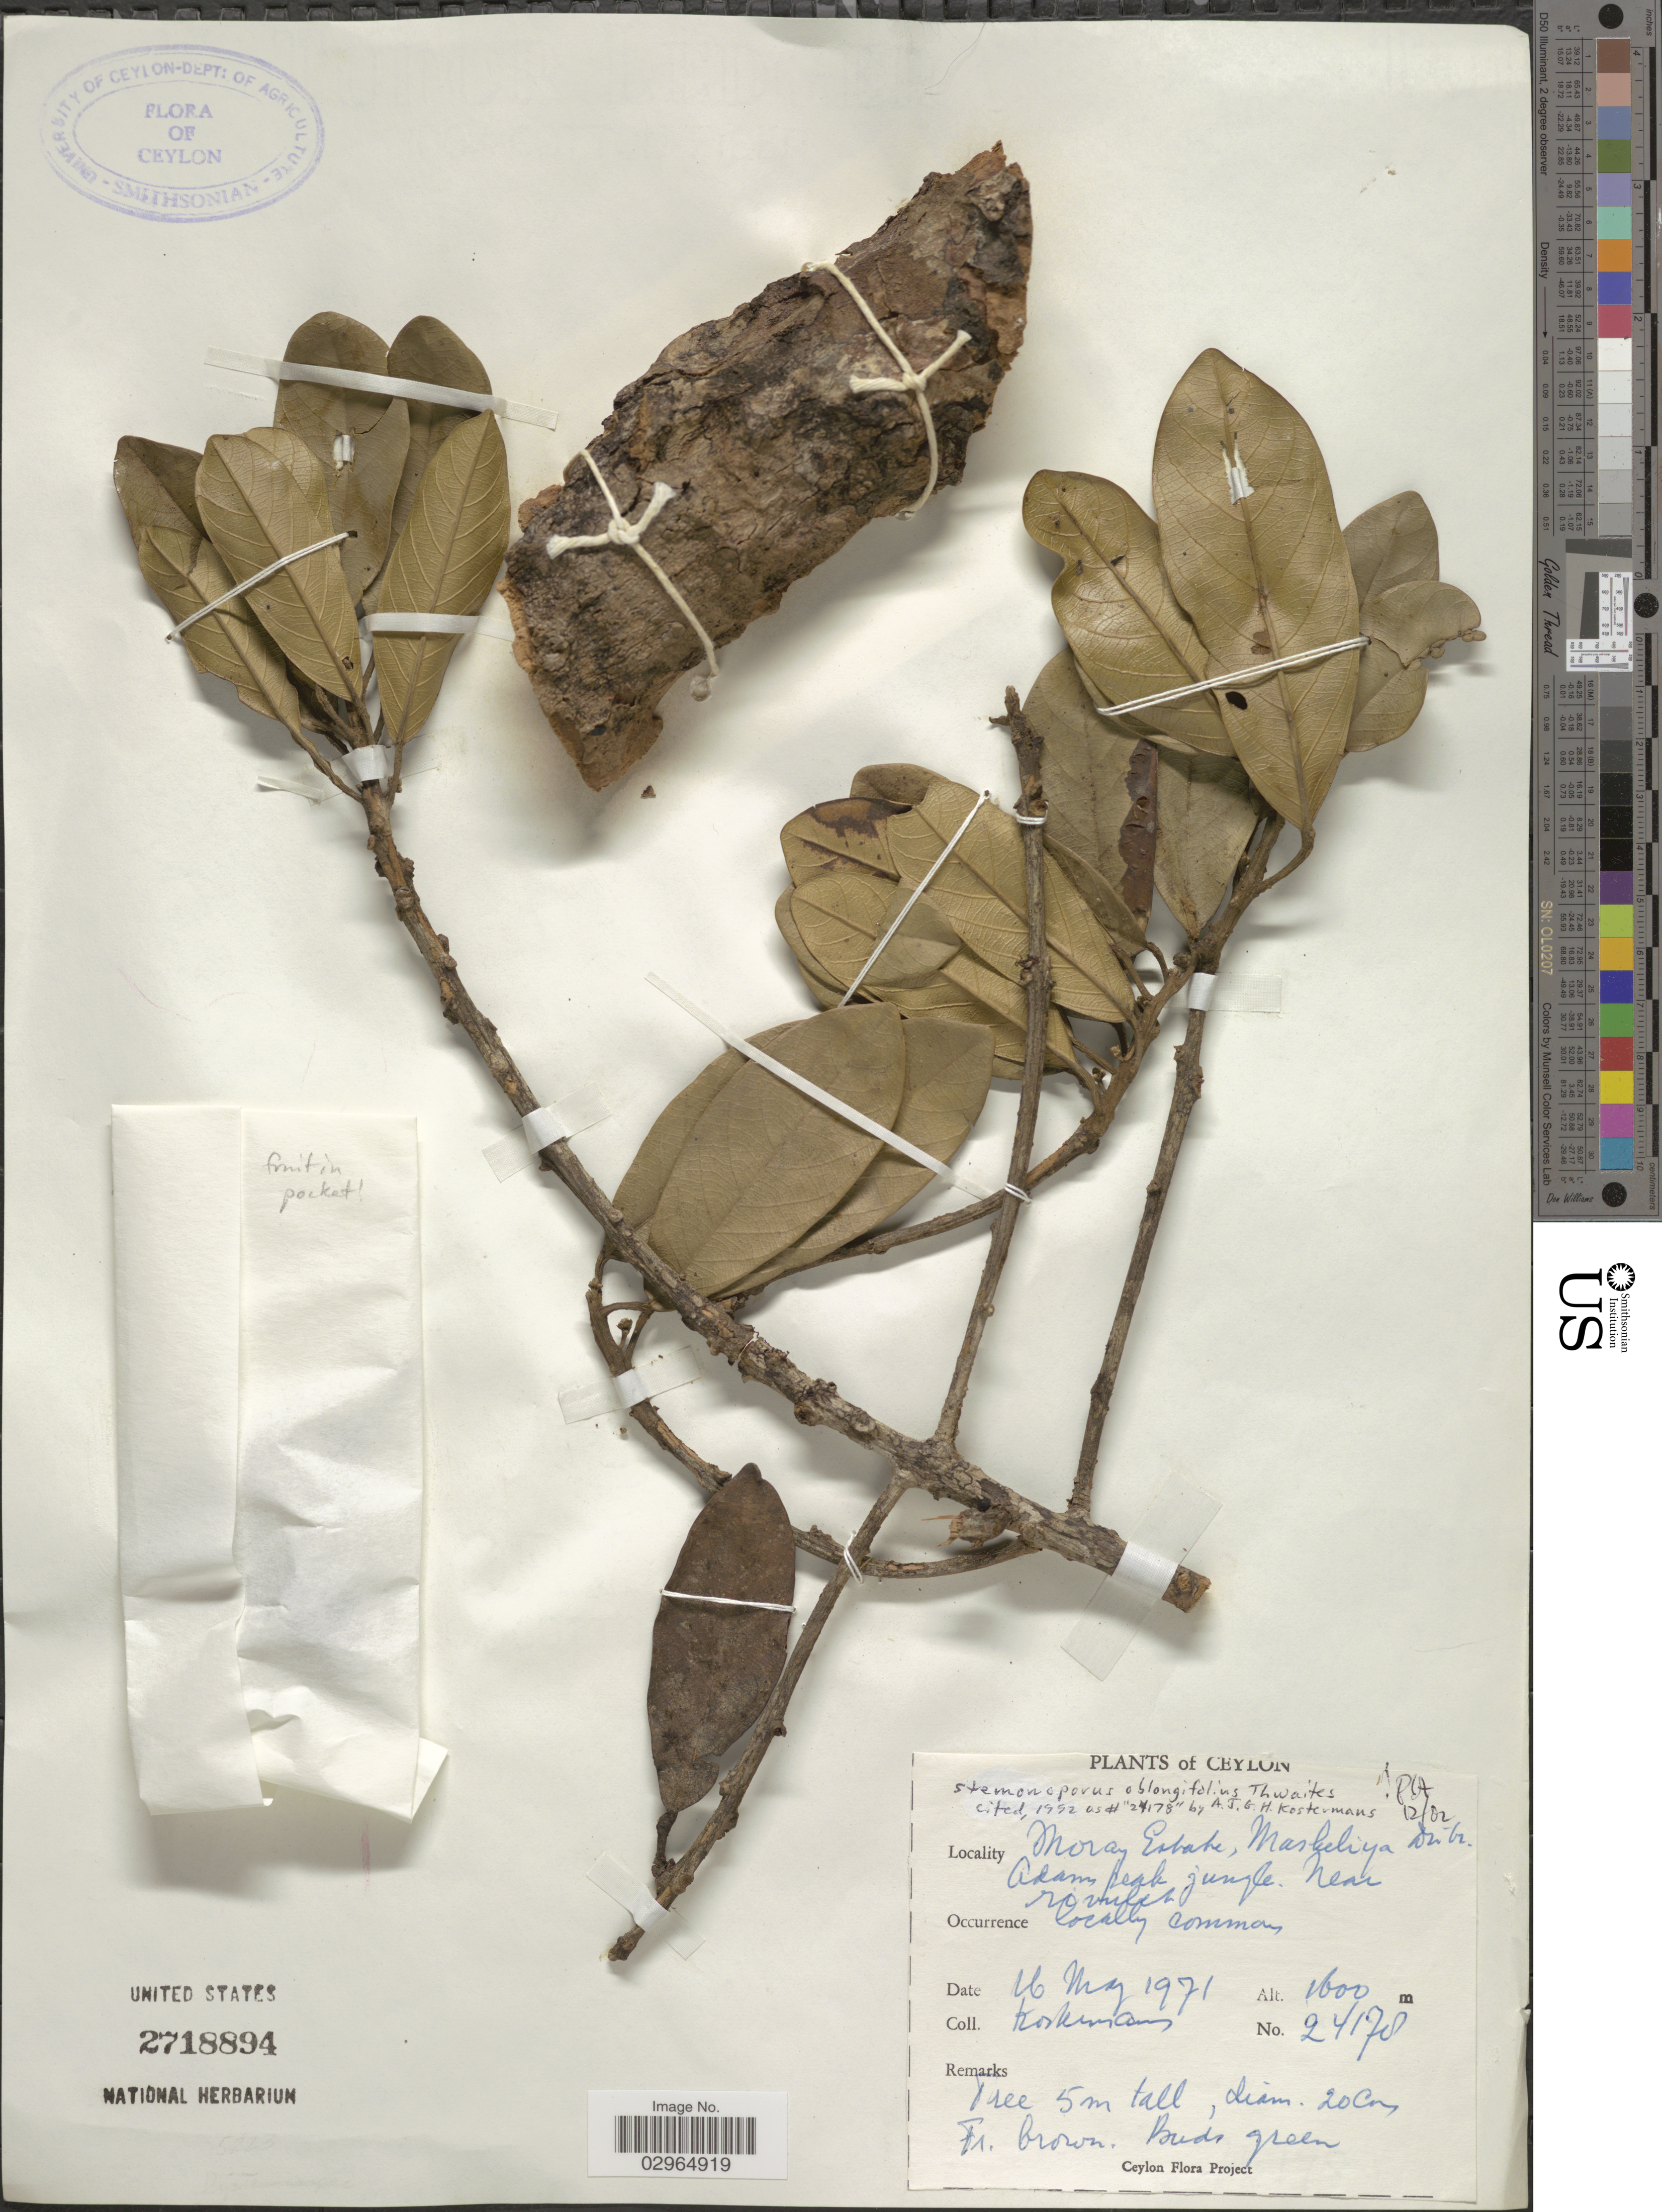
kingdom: Plantae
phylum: Tracheophyta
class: Magnoliopsida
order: Malvales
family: Dipterocarpaceae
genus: Stemonoporus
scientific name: Stemonoporus oblongifolius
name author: Thwaites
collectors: Kostermans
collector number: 24178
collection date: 1971-05-16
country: Sri Lanka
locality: Ceylon. Moray Estate, Maskeliya Distr., Adams peak jungle.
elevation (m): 1600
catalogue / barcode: US 2718894